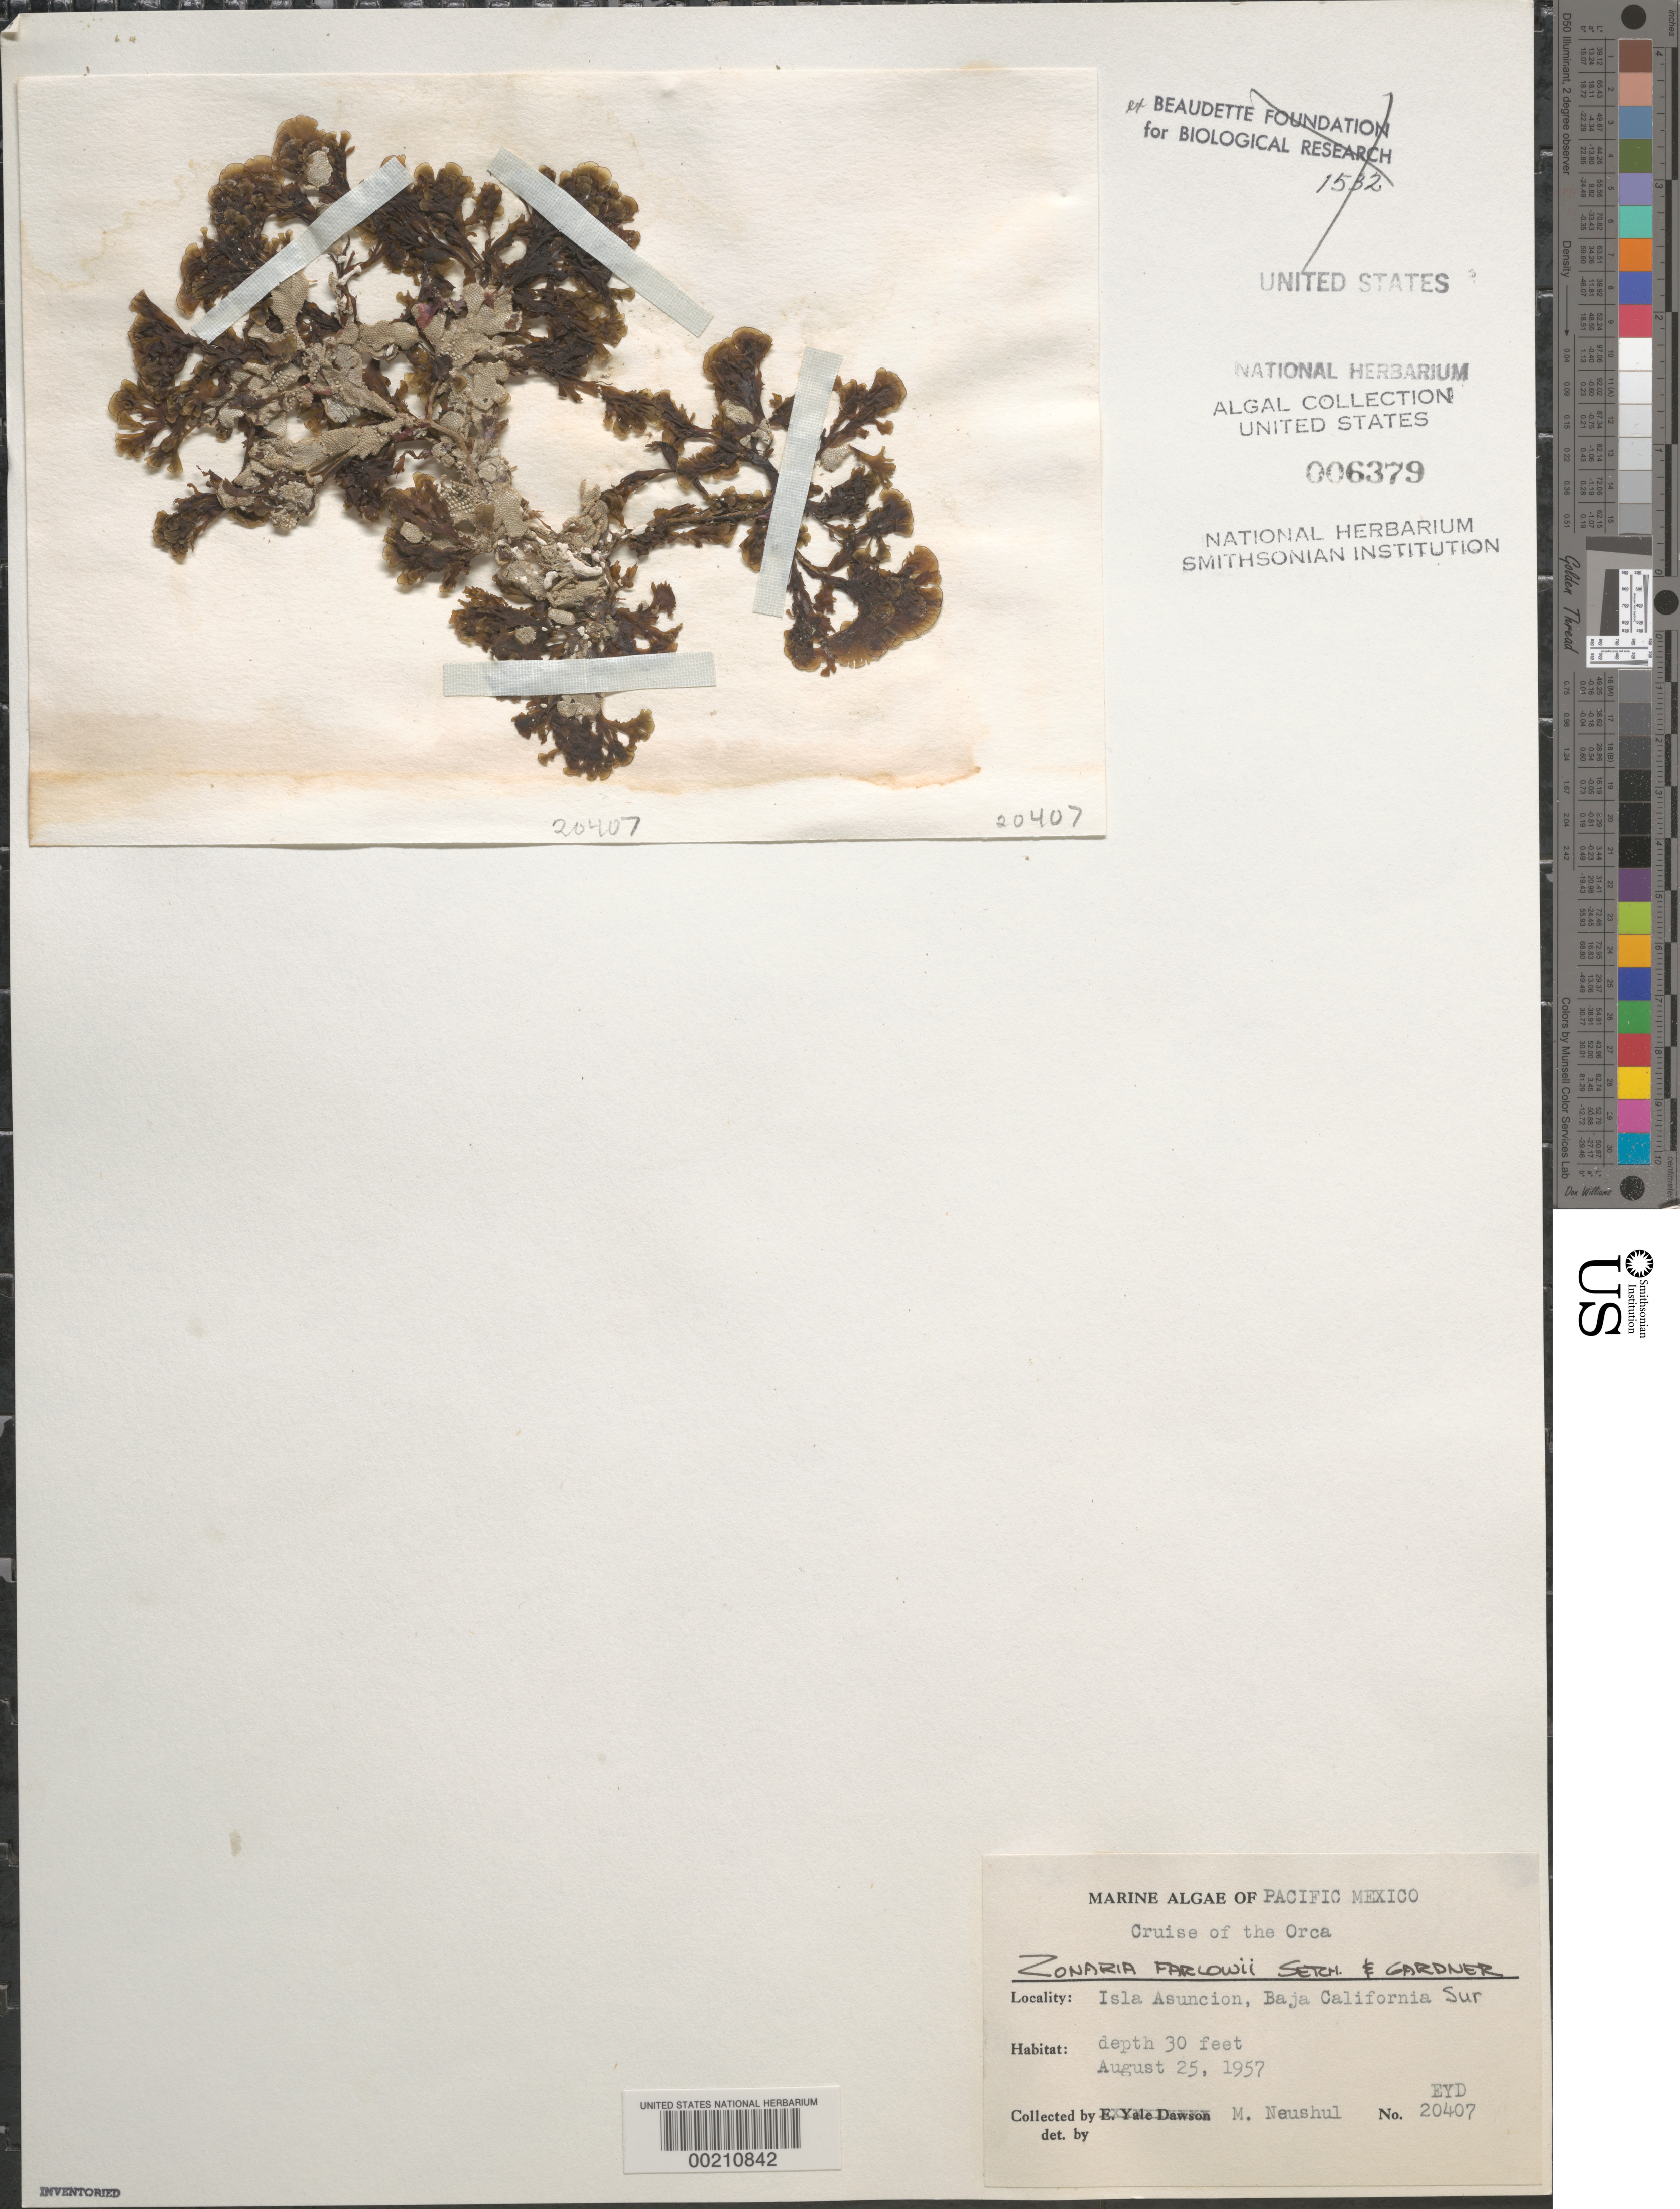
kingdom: Chromista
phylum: Ochrophyta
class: Phaeophyceae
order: Dictyotales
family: Dictyotaceae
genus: Zonaria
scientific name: Zonaria farlowii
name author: Setch. & N.L. Gardner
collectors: M. Neushul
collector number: EYD 20407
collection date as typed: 25 Aug 1957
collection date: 1957-08-25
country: Mexico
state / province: Baja California Sur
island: Isla Asuncion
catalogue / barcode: US 6379